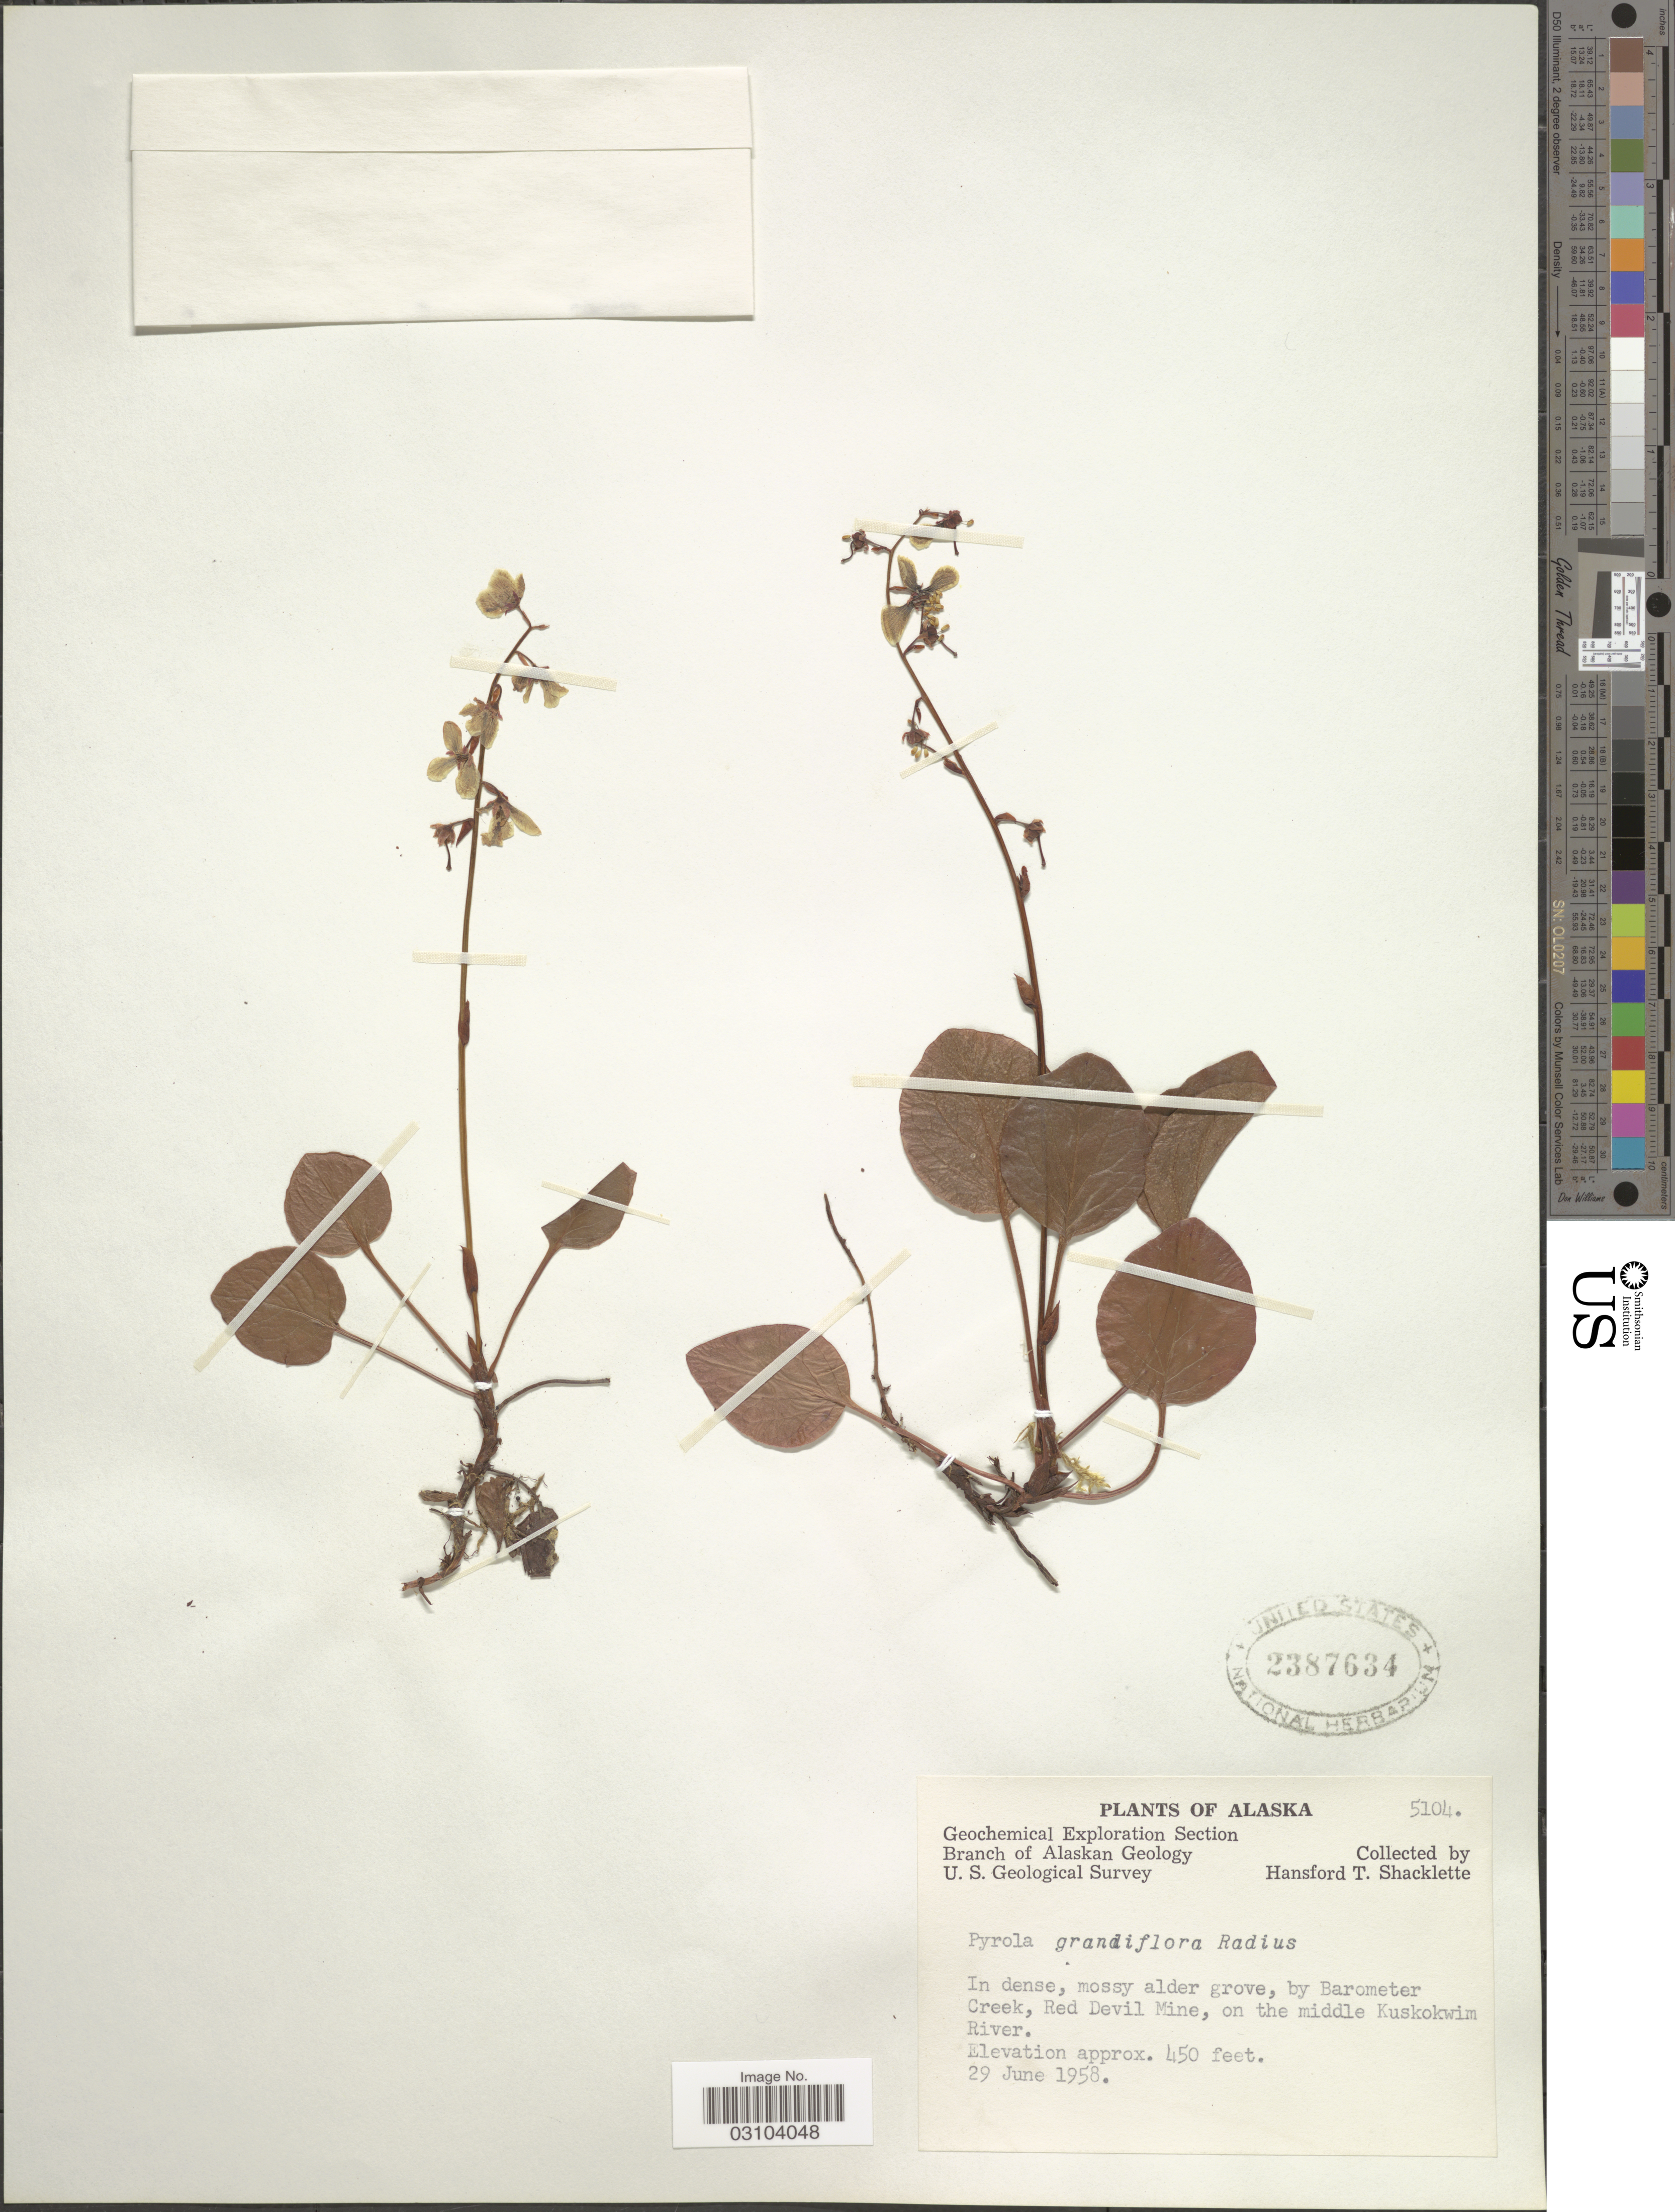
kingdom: Plantae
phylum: Tracheophyta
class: Magnoliopsida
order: Ericales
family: Ericaceae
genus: Pyrola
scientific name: Pyrola grandiflora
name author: Radius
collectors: H. Shacklette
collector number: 5104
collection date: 1958-06-29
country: United States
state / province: Alaska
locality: By Barometer Creek, Red Devil Mine, on the middle Kuskokwim River.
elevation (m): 137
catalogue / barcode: US 2387634